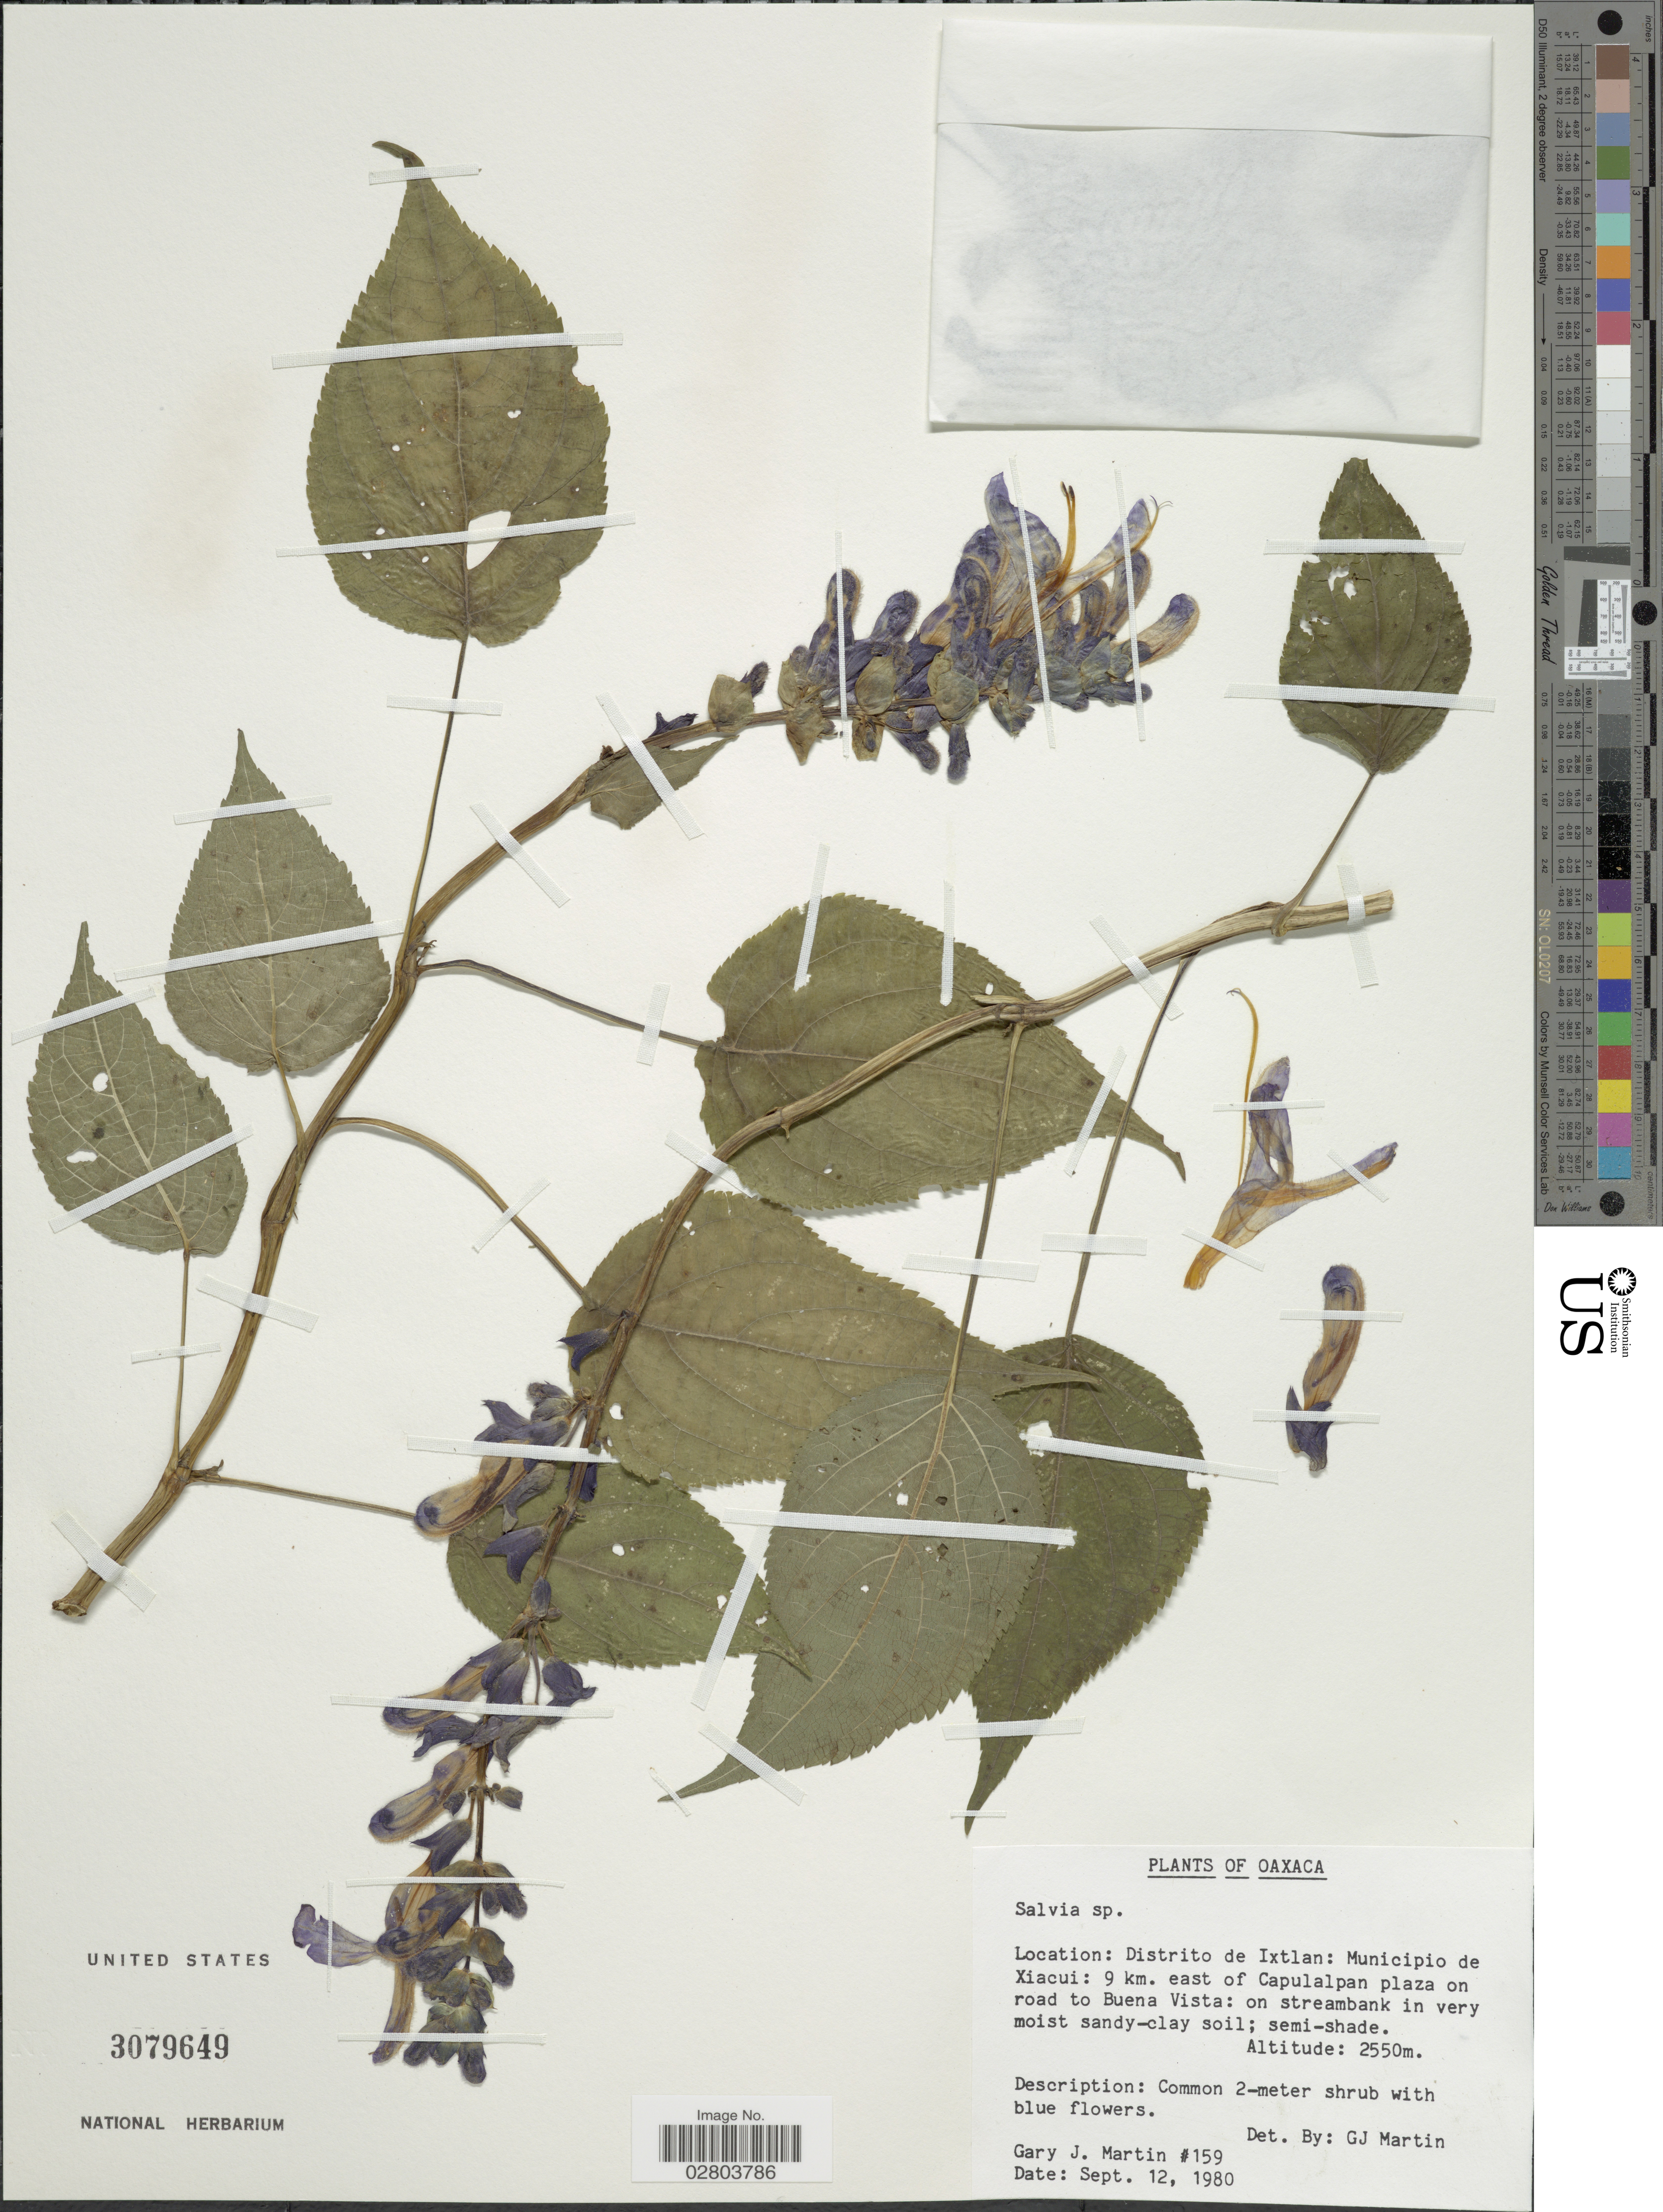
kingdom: Plantae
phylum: Tracheophyta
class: Magnoliopsida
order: Lamiales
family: Lamiaceae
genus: Salvia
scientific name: Salvia sp.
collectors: G. J. Martin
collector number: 159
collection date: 1980-09-12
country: Mexico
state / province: Oaxaca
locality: Distrito de Ixtlan: Municipio de Xiacui: 9 km. east of Capulalpan plaza on road to Buena Vista.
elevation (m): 2550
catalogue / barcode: US 3079649